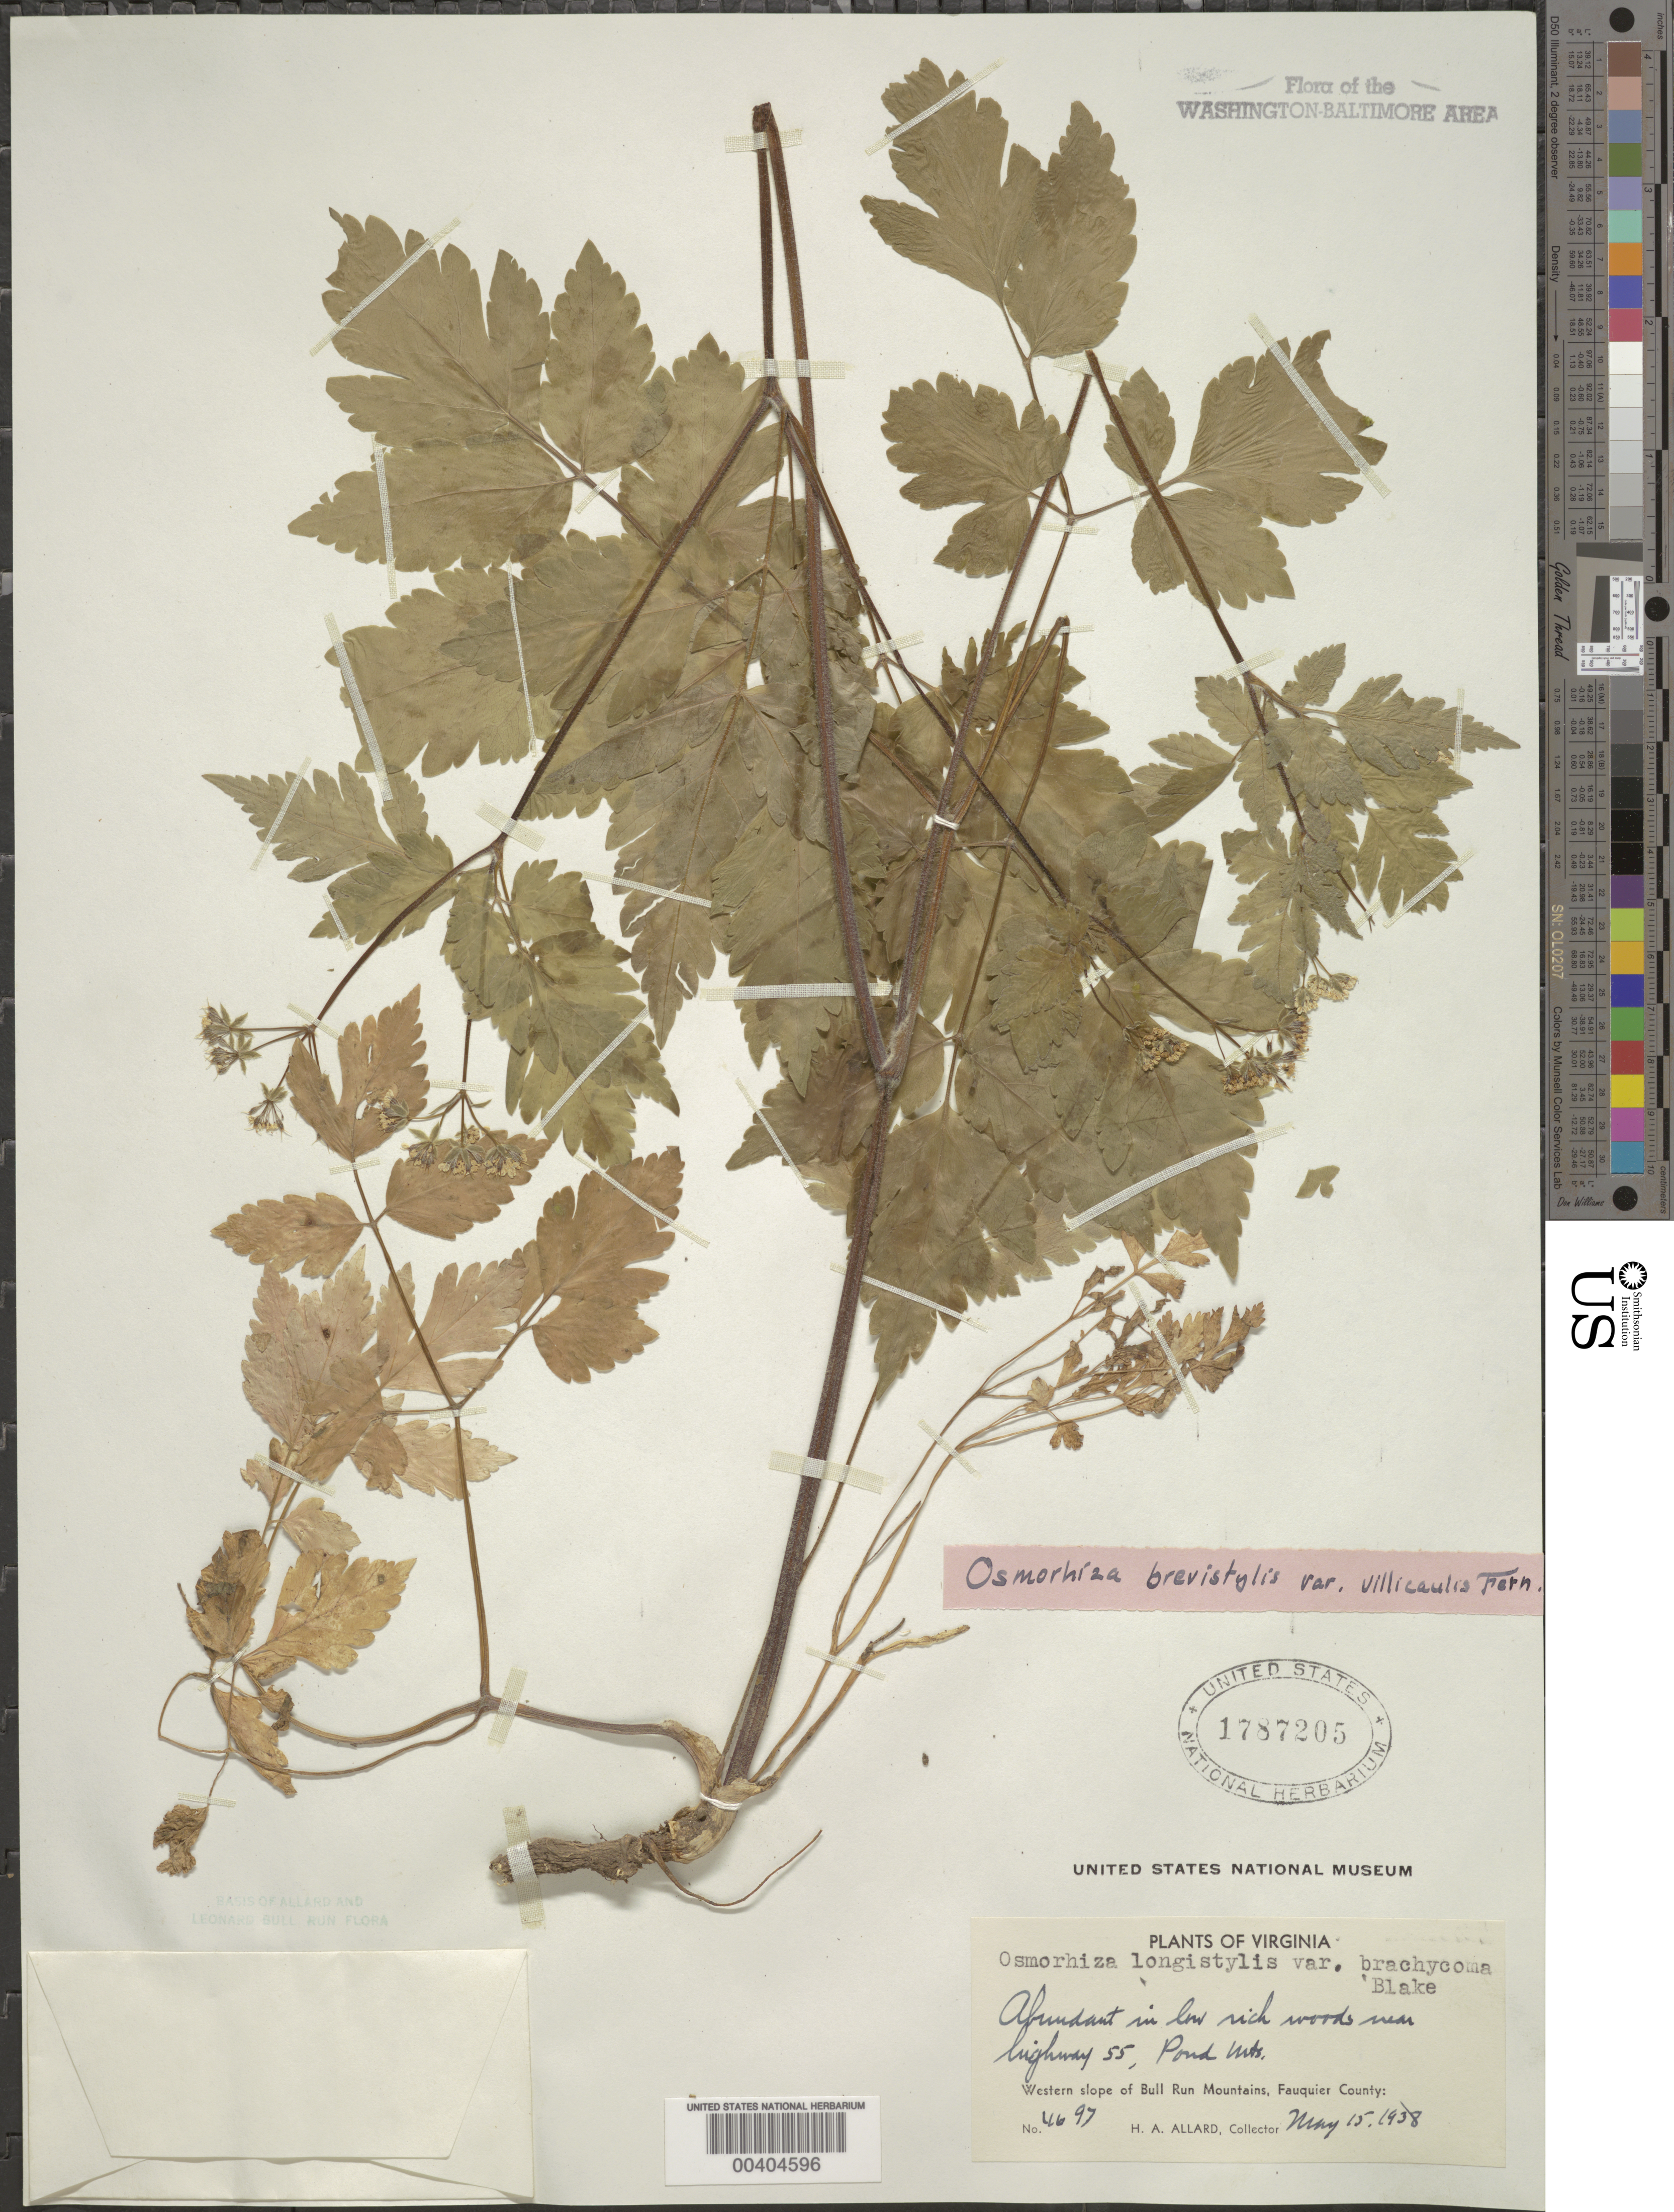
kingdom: Plantae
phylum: Tracheophyta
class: Magnoliopsida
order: Apiales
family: Apiaceae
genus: Osmorhiza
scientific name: Osmorhiza longistylis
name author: (Torr.) DC.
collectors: H. A. Allard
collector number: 4697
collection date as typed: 15 May 1938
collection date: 1938-05-15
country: United States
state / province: Virginia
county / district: Fauquier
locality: Near Highway 55, Pond Mountain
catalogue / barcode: US 1787205